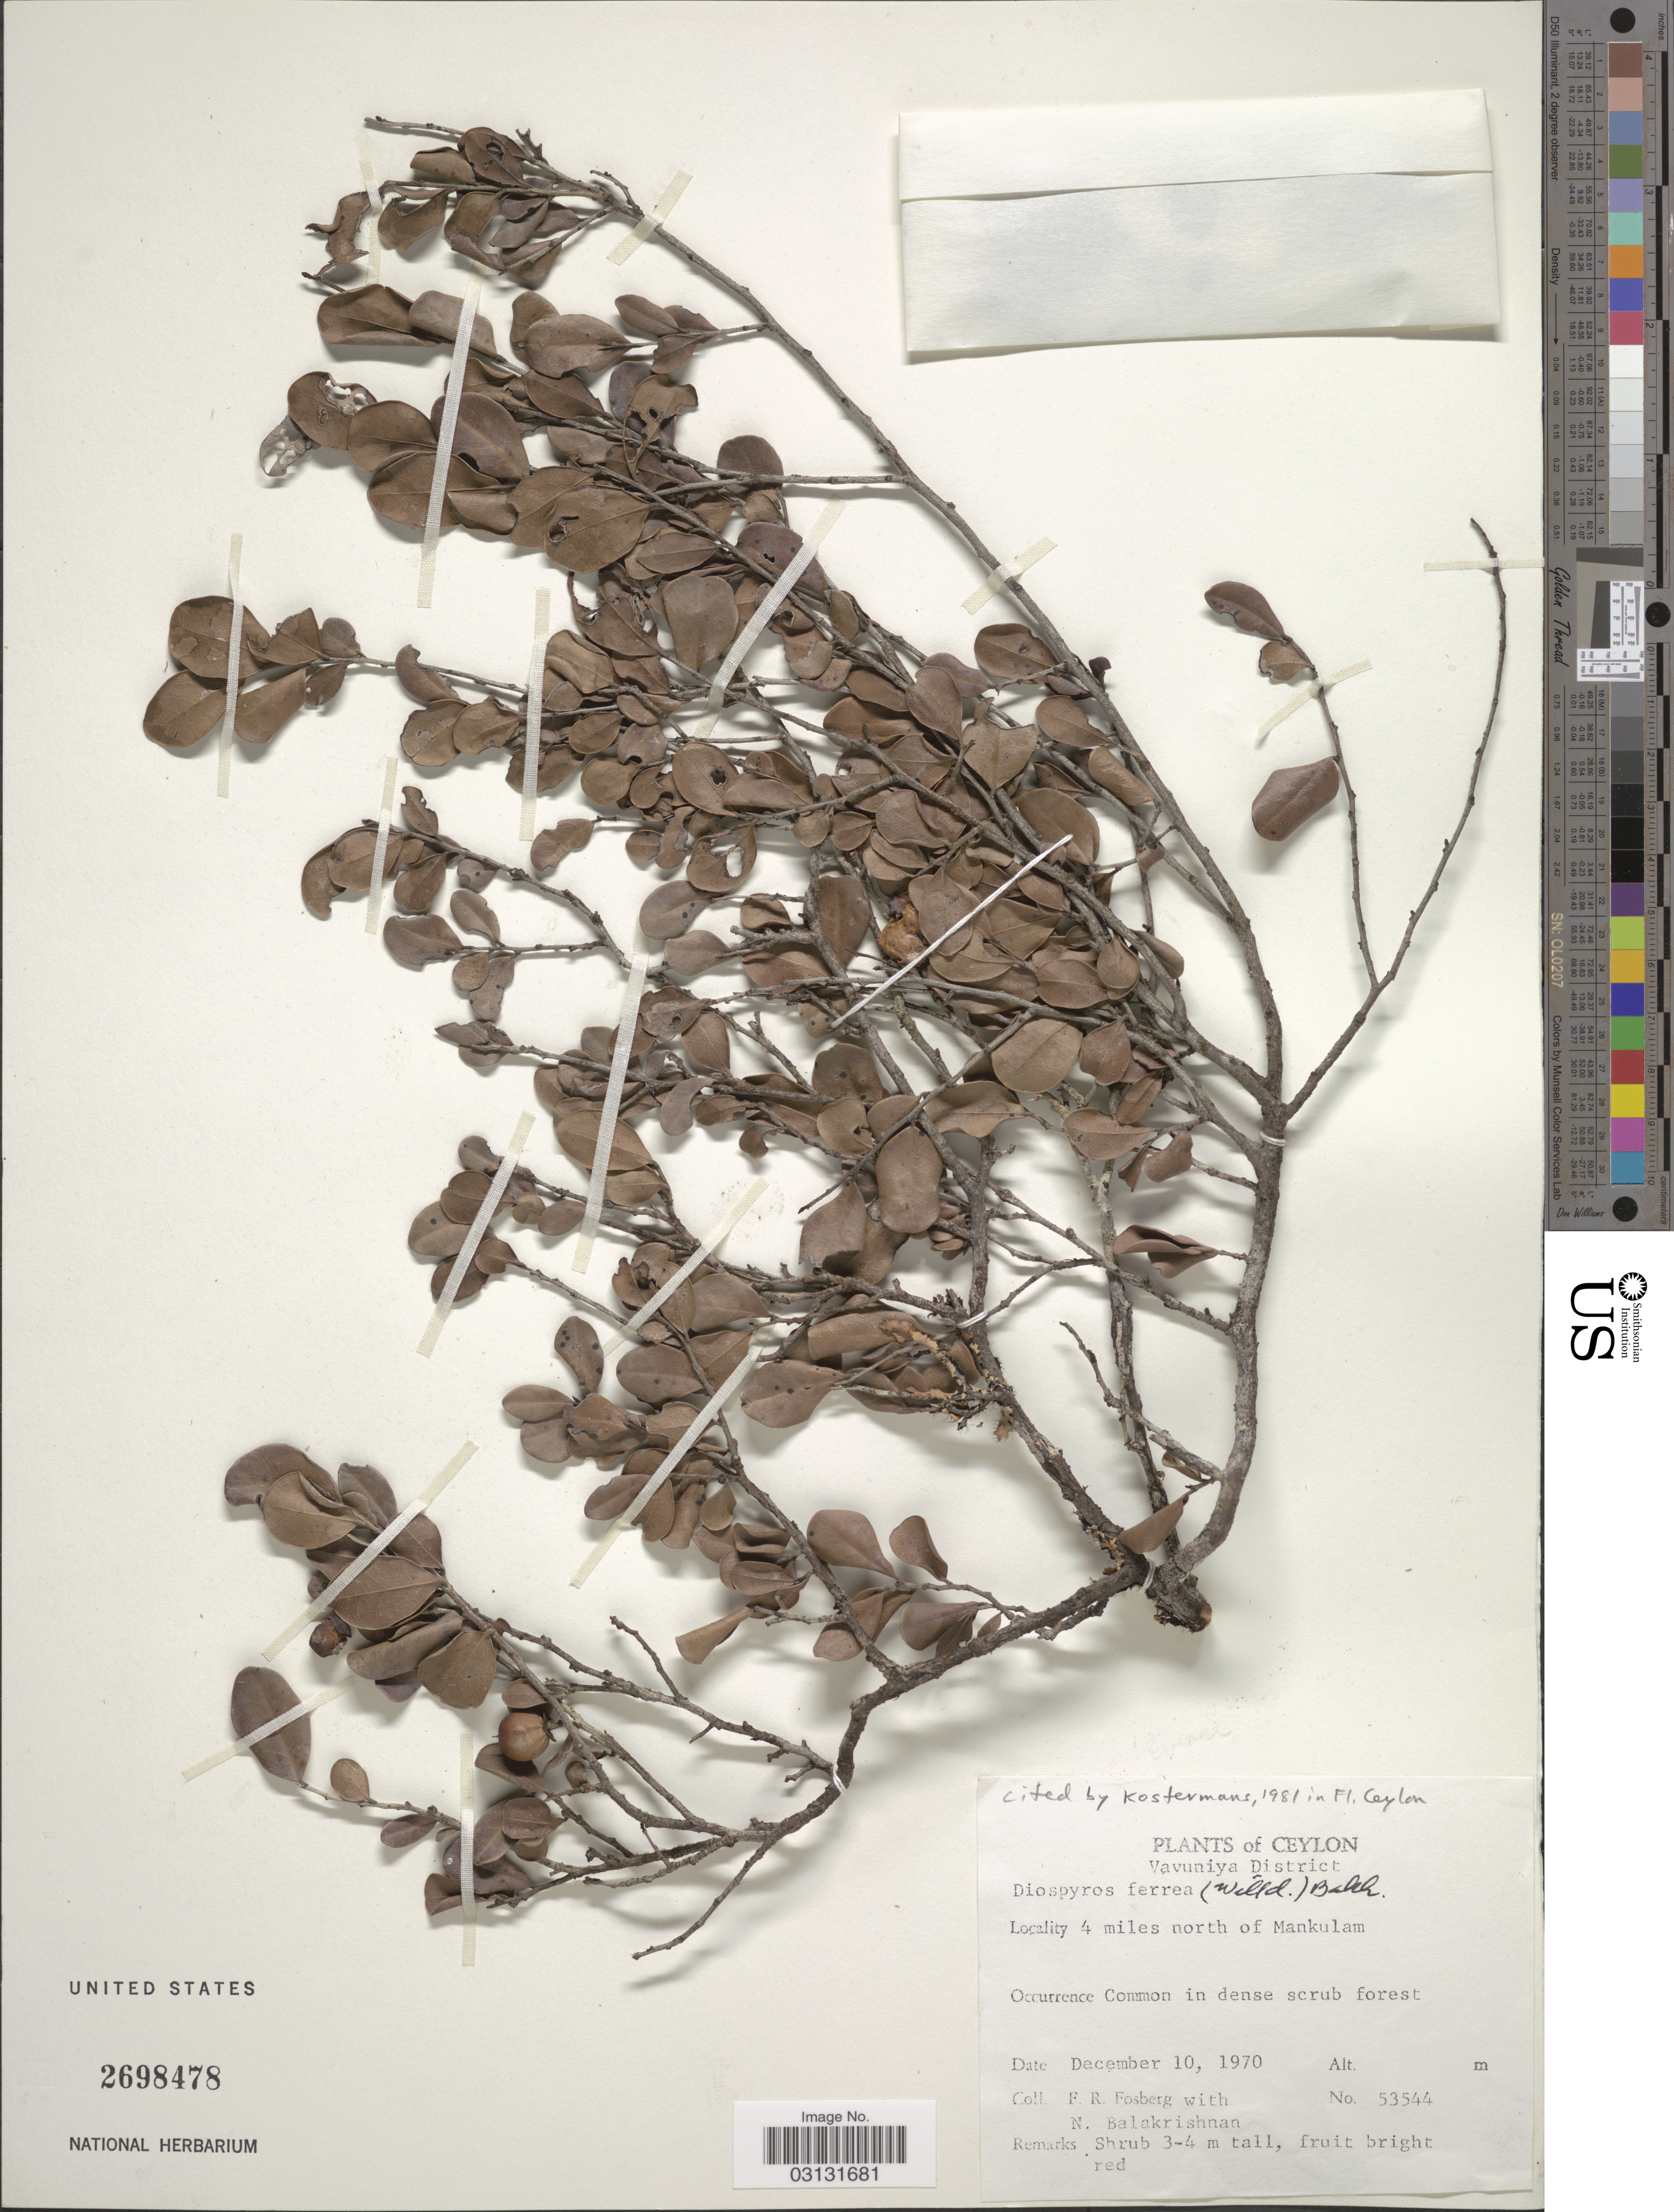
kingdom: Plantae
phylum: Tracheophyta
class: Magnoliopsida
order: Ericales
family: Ebenaceae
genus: Diospyros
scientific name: Diospyros ferrea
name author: (Willd.) Bakh.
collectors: F. R. Fosberg & N. Balakrishnan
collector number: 53544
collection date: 1970-12-10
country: Sri Lanka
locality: Ceylon. Vavuniya District. 4 miles north of Mankulam.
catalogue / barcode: US 2698478